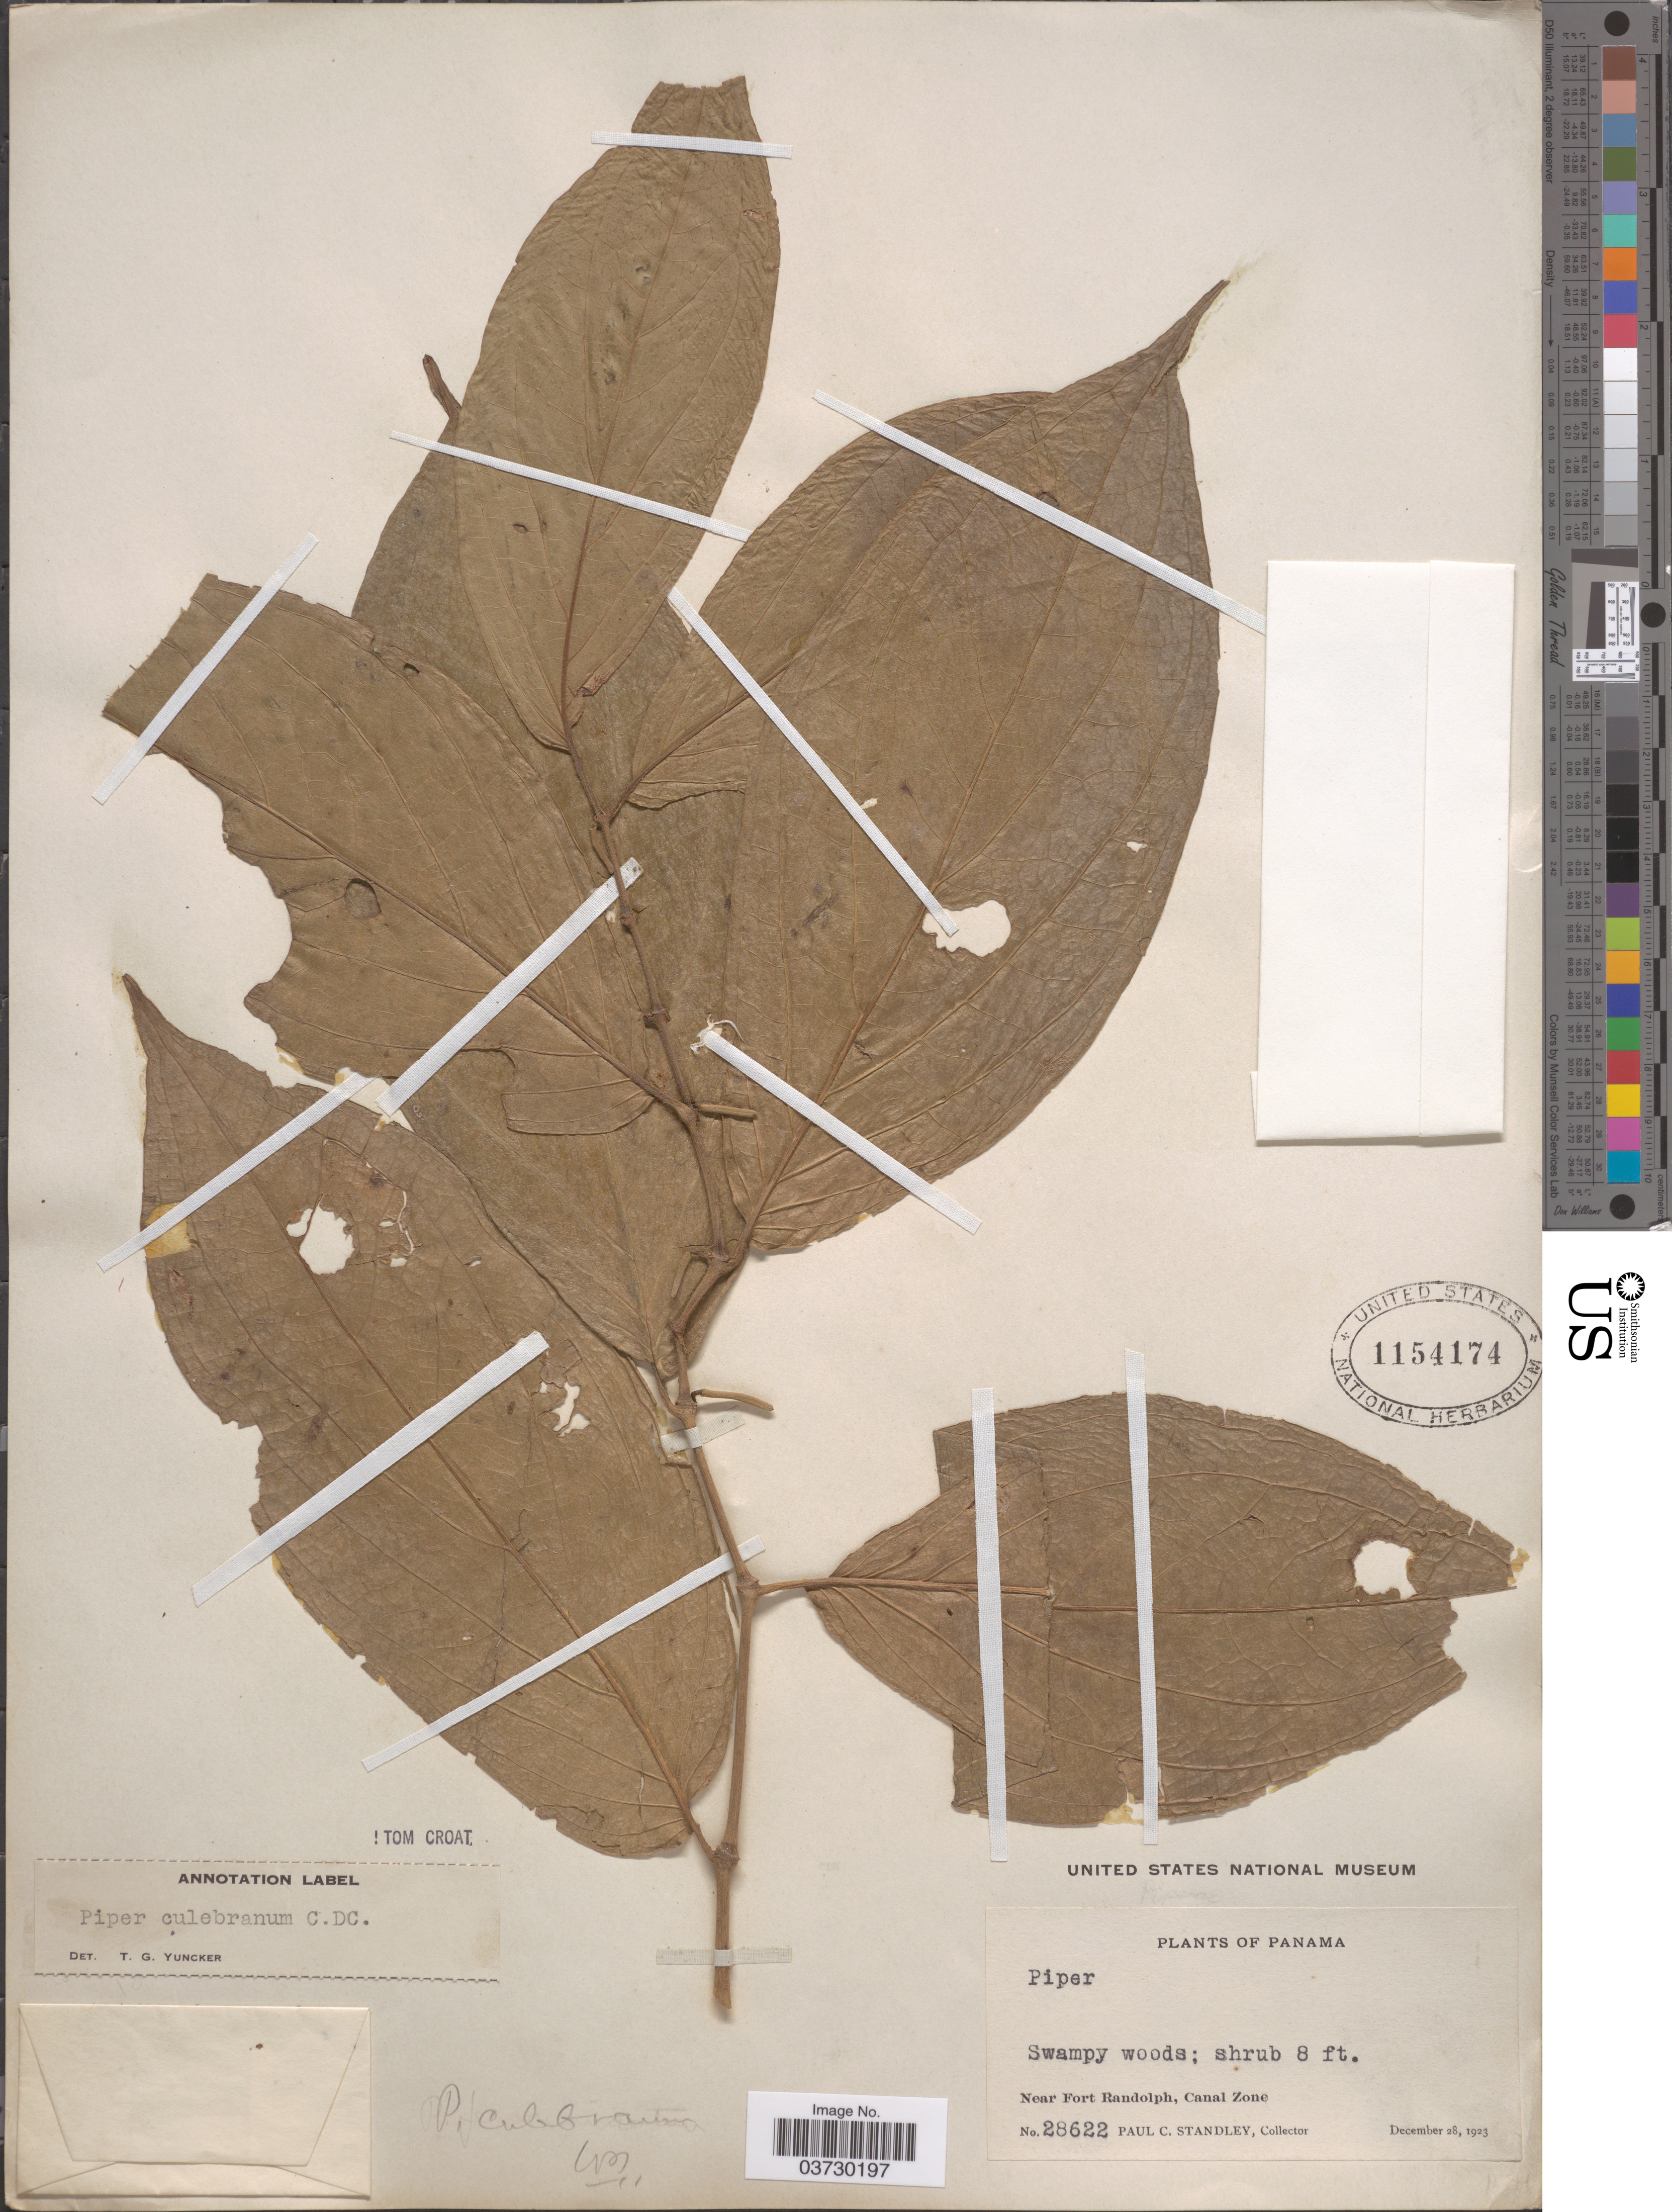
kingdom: Plantae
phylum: Tracheophyta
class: Magnoliopsida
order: Piperales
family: Piperaceae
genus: Piper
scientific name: Piper culebranum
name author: C. DC.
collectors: P. C. Standley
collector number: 29622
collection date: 1923-12-28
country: Panama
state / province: Colón / Panamá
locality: Near Fort Randolph, Canal Zone.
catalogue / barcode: US 1154174